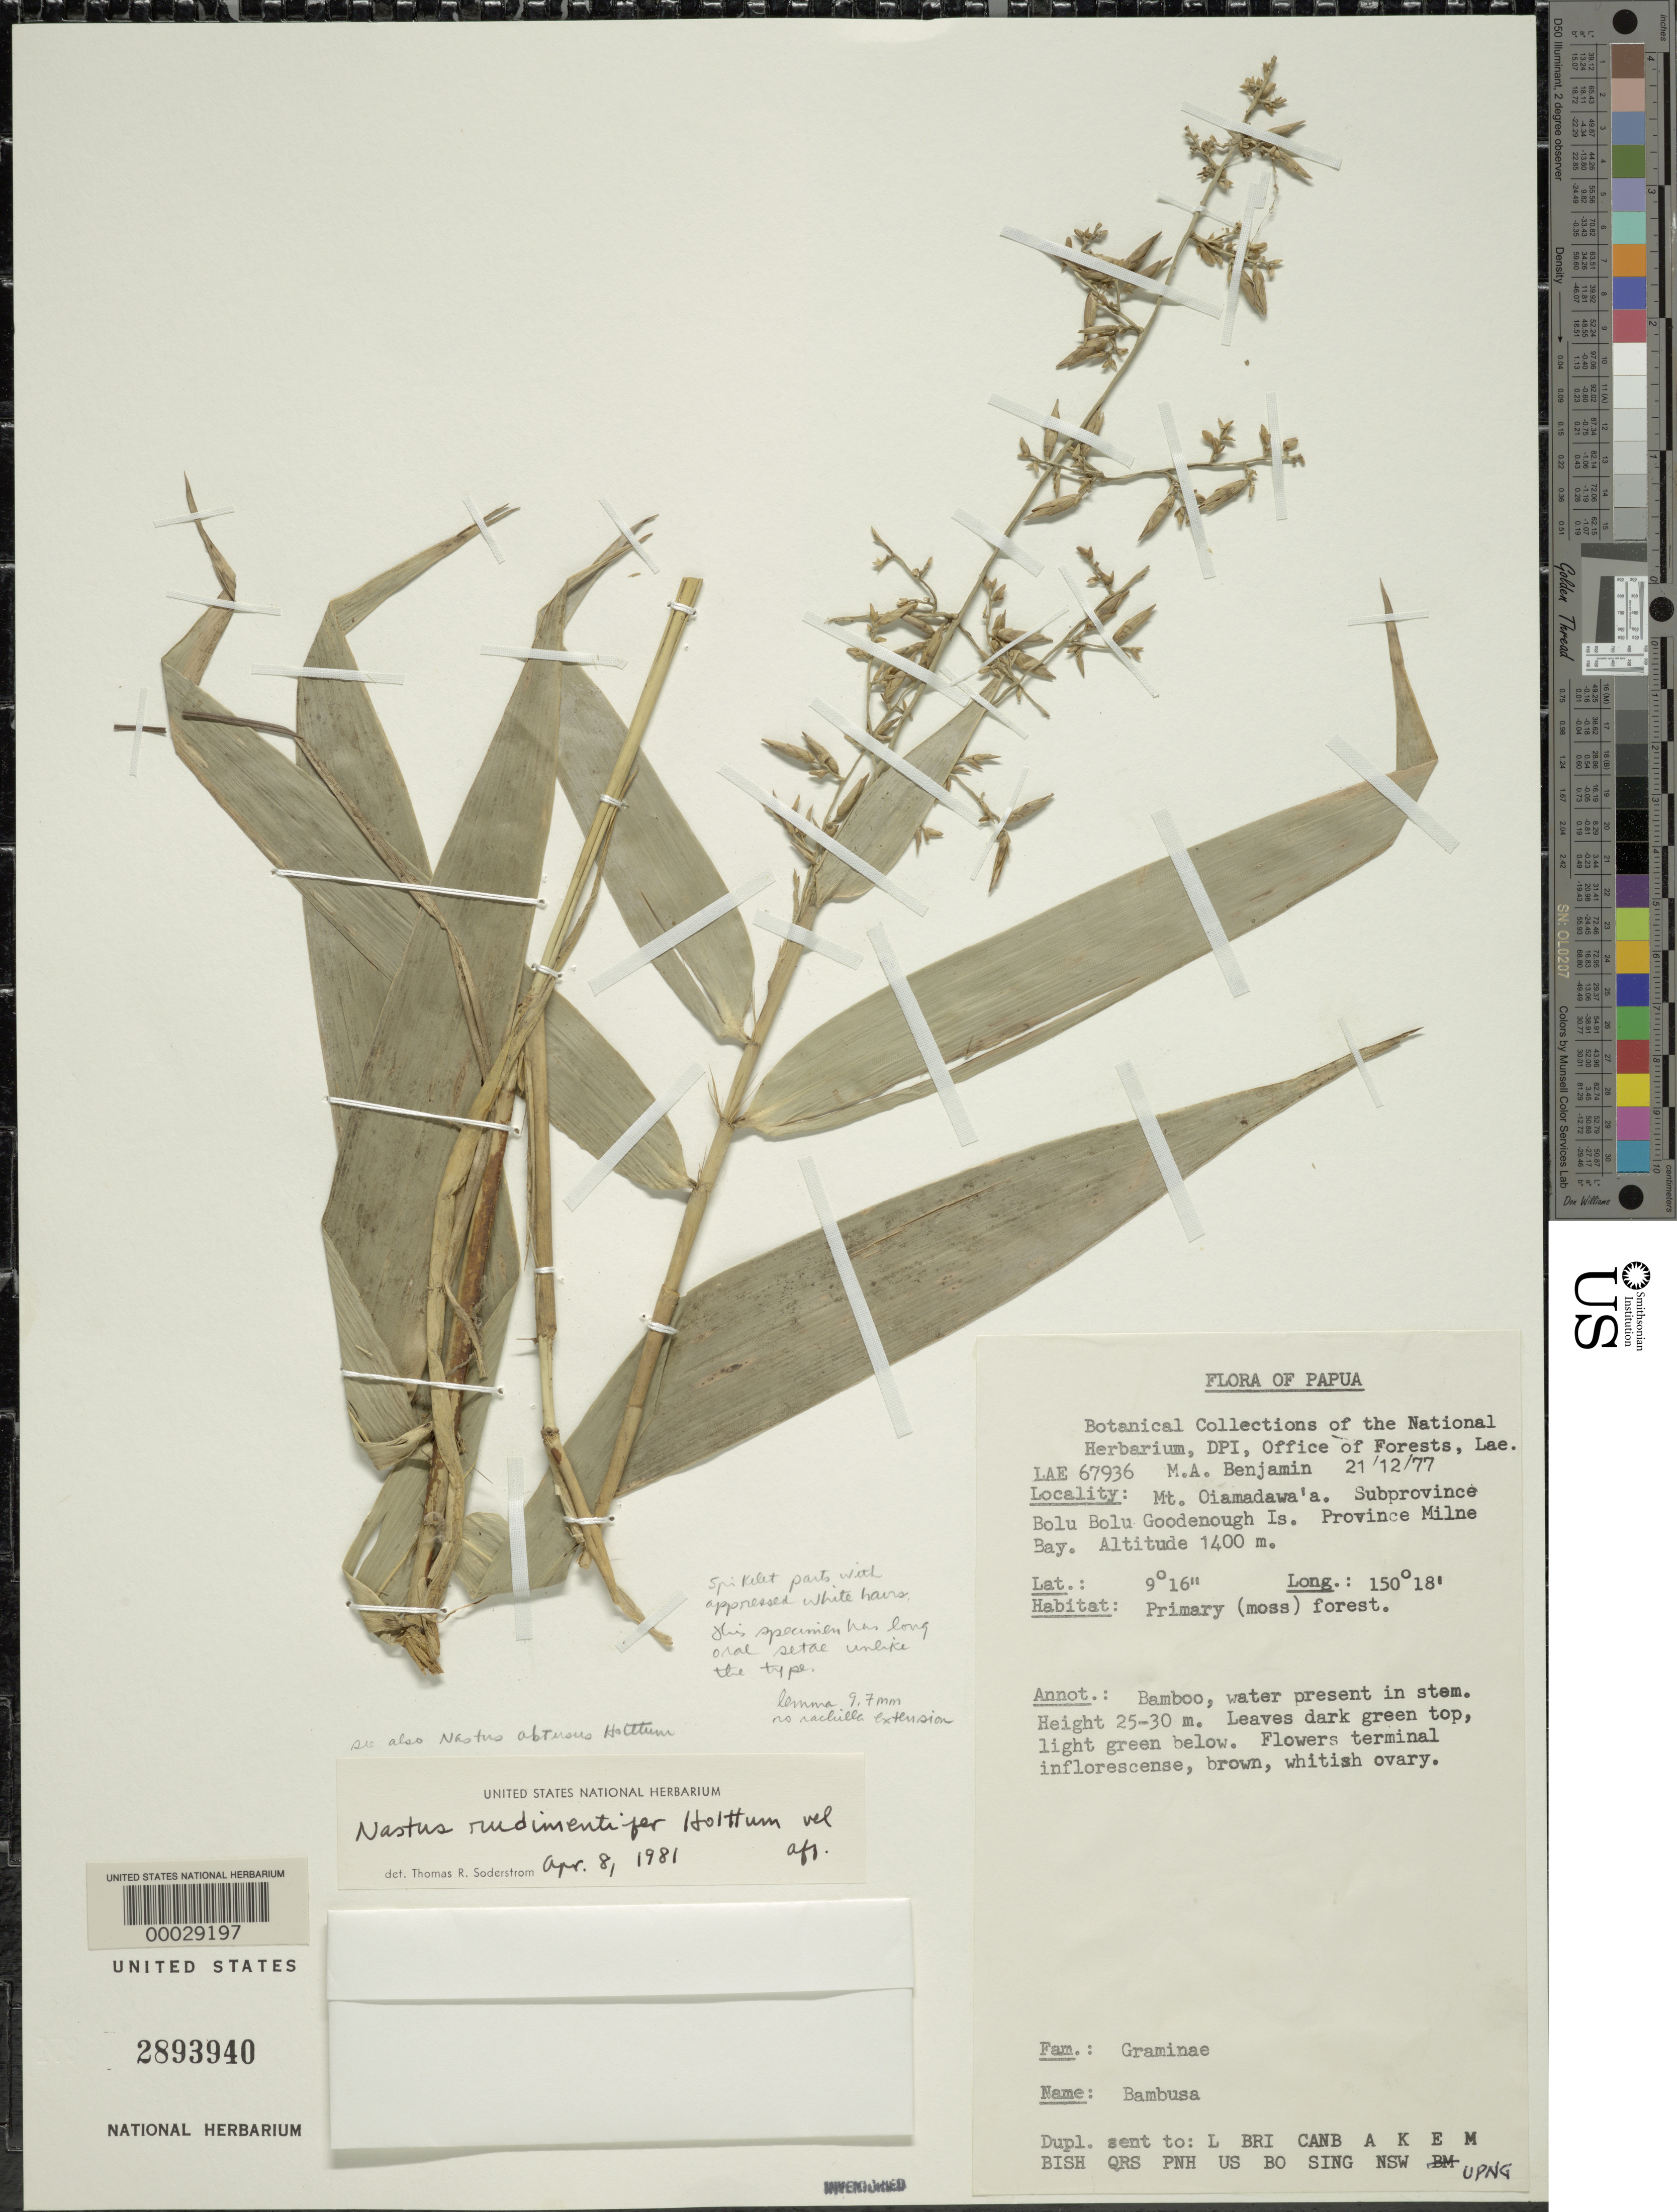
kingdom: Plantae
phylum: Tracheophyta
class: Liliopsida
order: Poales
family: Poaceae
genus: Nastus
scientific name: Nastus rudimentifer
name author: Holttum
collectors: M. Benjamin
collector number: Lae 67936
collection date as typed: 21 Dec 1977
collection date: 1977-12-21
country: Papua New Guinea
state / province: Milne Bay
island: New Guinea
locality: Mt. oiamadawaa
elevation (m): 1400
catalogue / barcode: US 2893940